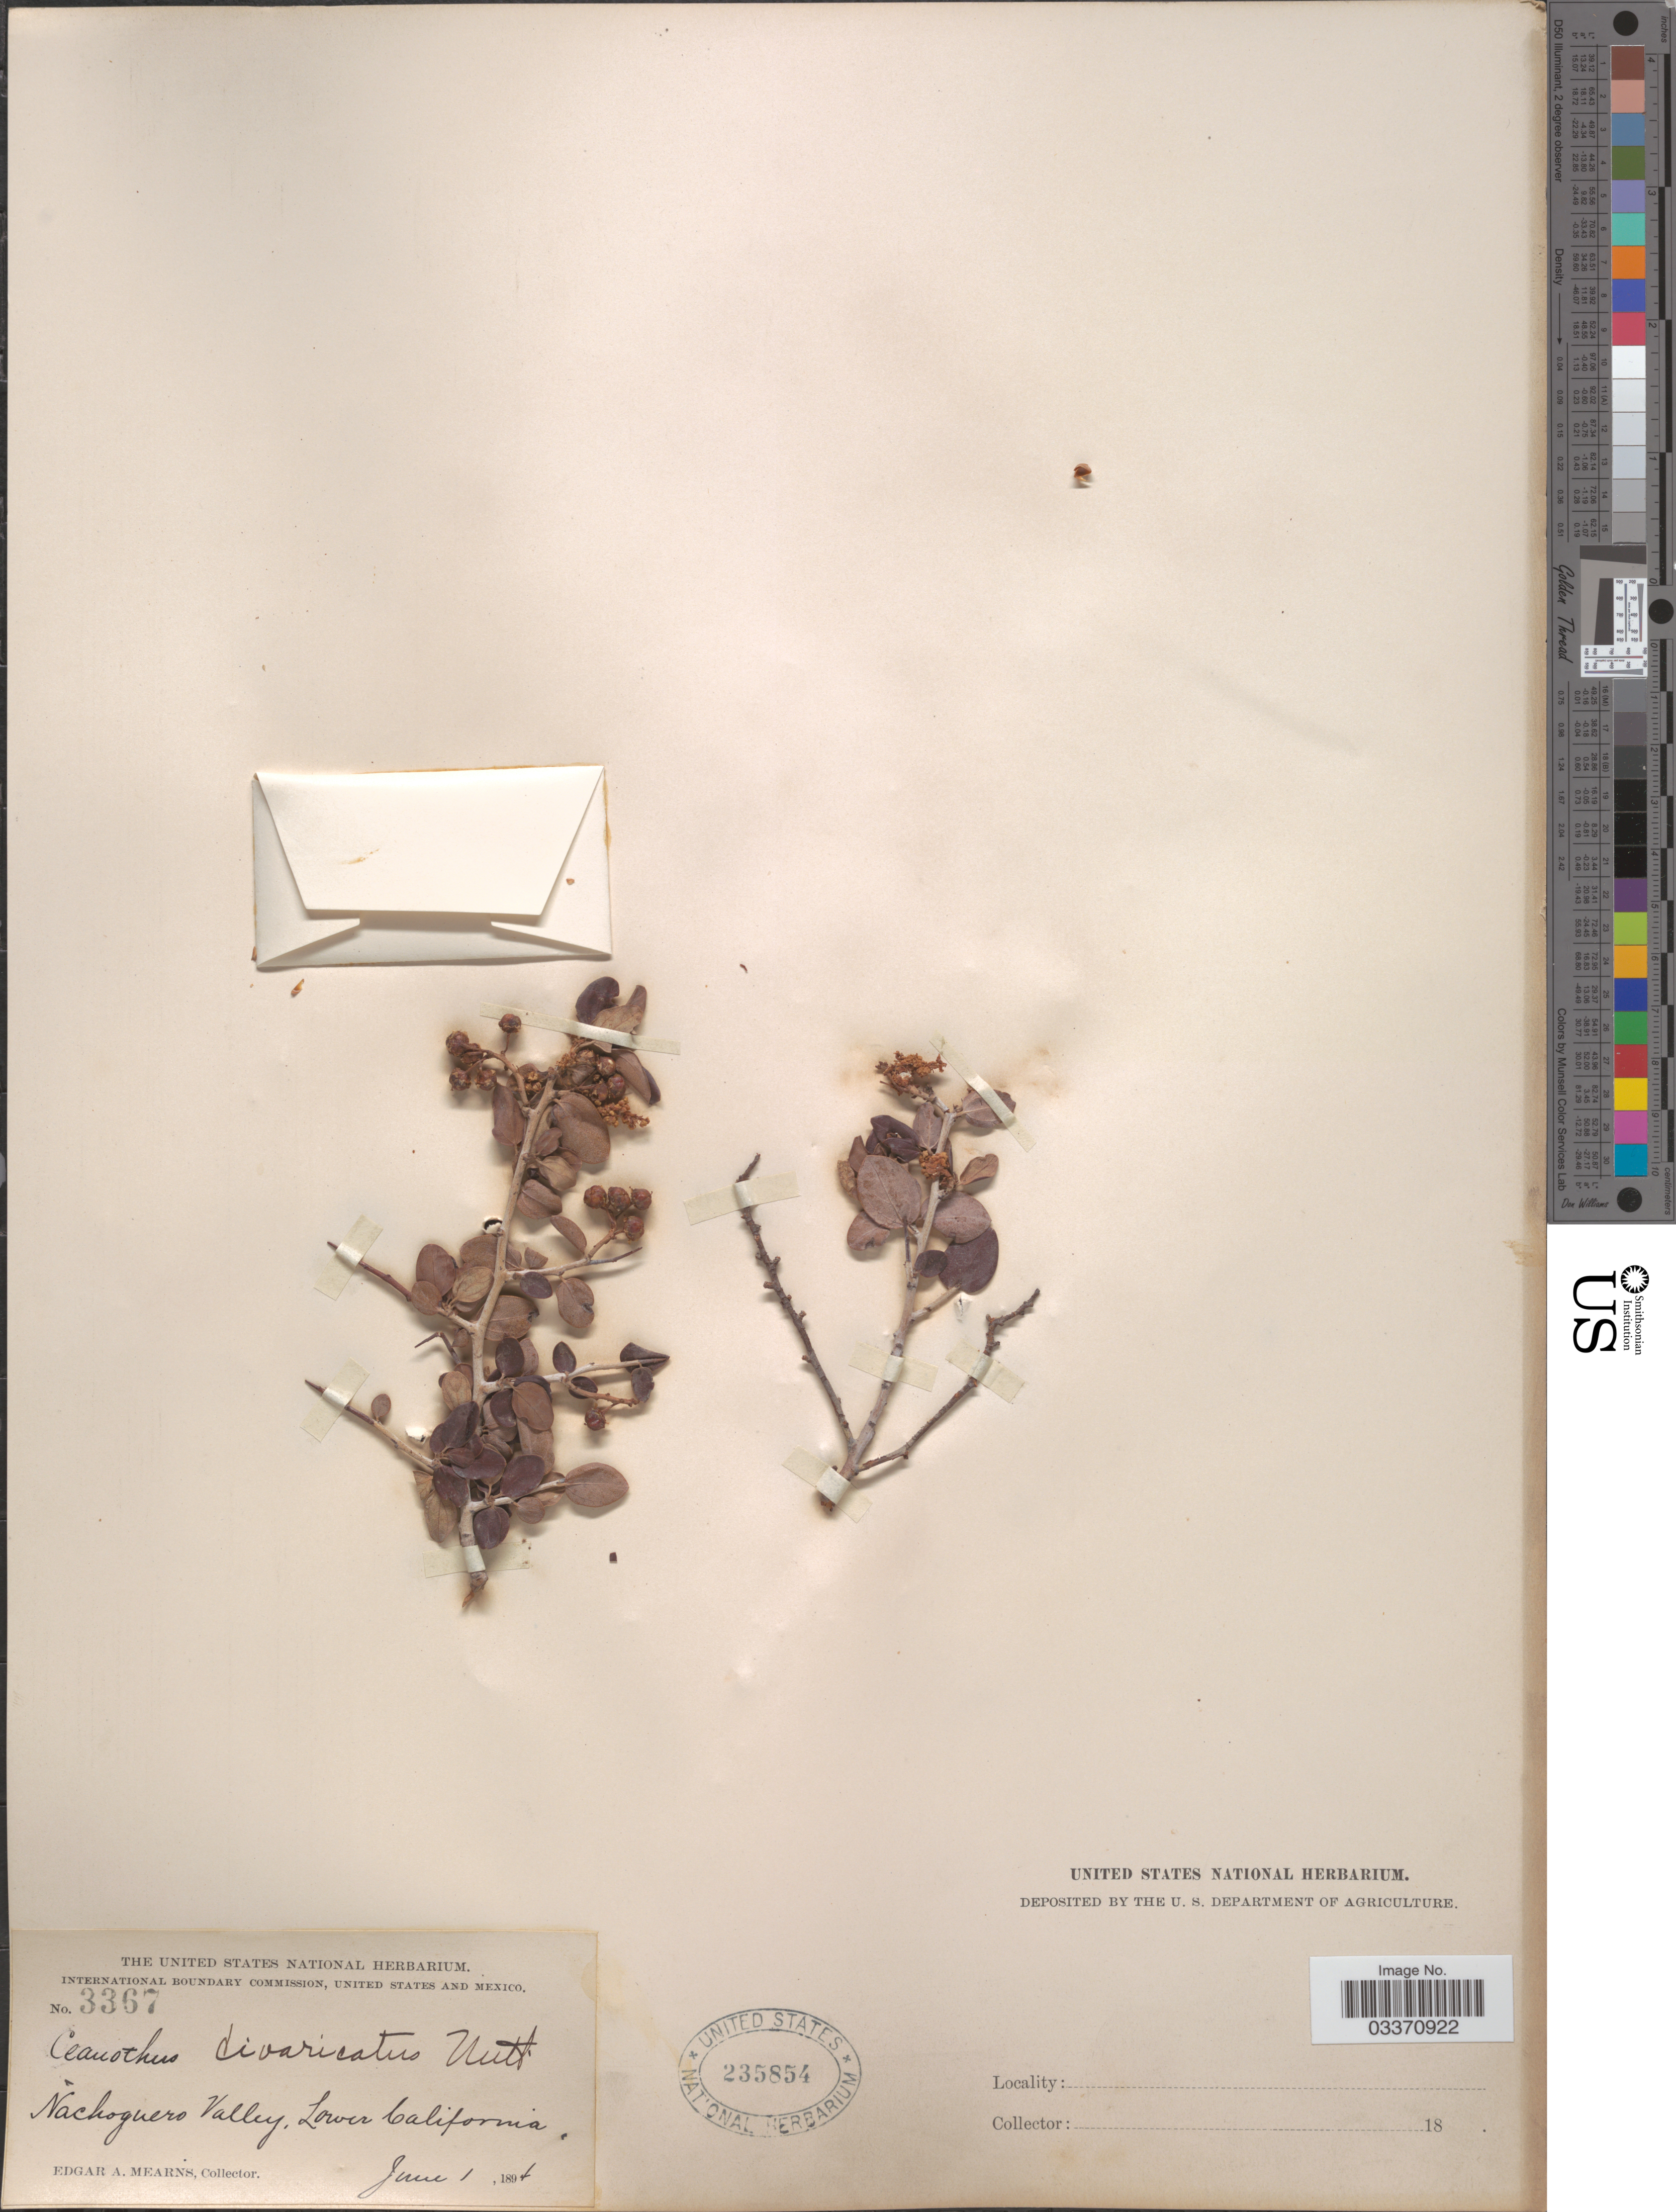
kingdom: Plantae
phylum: Tracheophyta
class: Magnoliopsida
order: Rosales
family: Rhamnaceae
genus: Ceanothus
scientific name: Ceanothus divaricatus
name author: Nutt. ex Torr. & S.F. Gray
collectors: E. A. Mearns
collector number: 3367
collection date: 1894-06-01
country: Mexico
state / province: Baja California Norte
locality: Nachoguero Valley, Lower California.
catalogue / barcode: US 235854